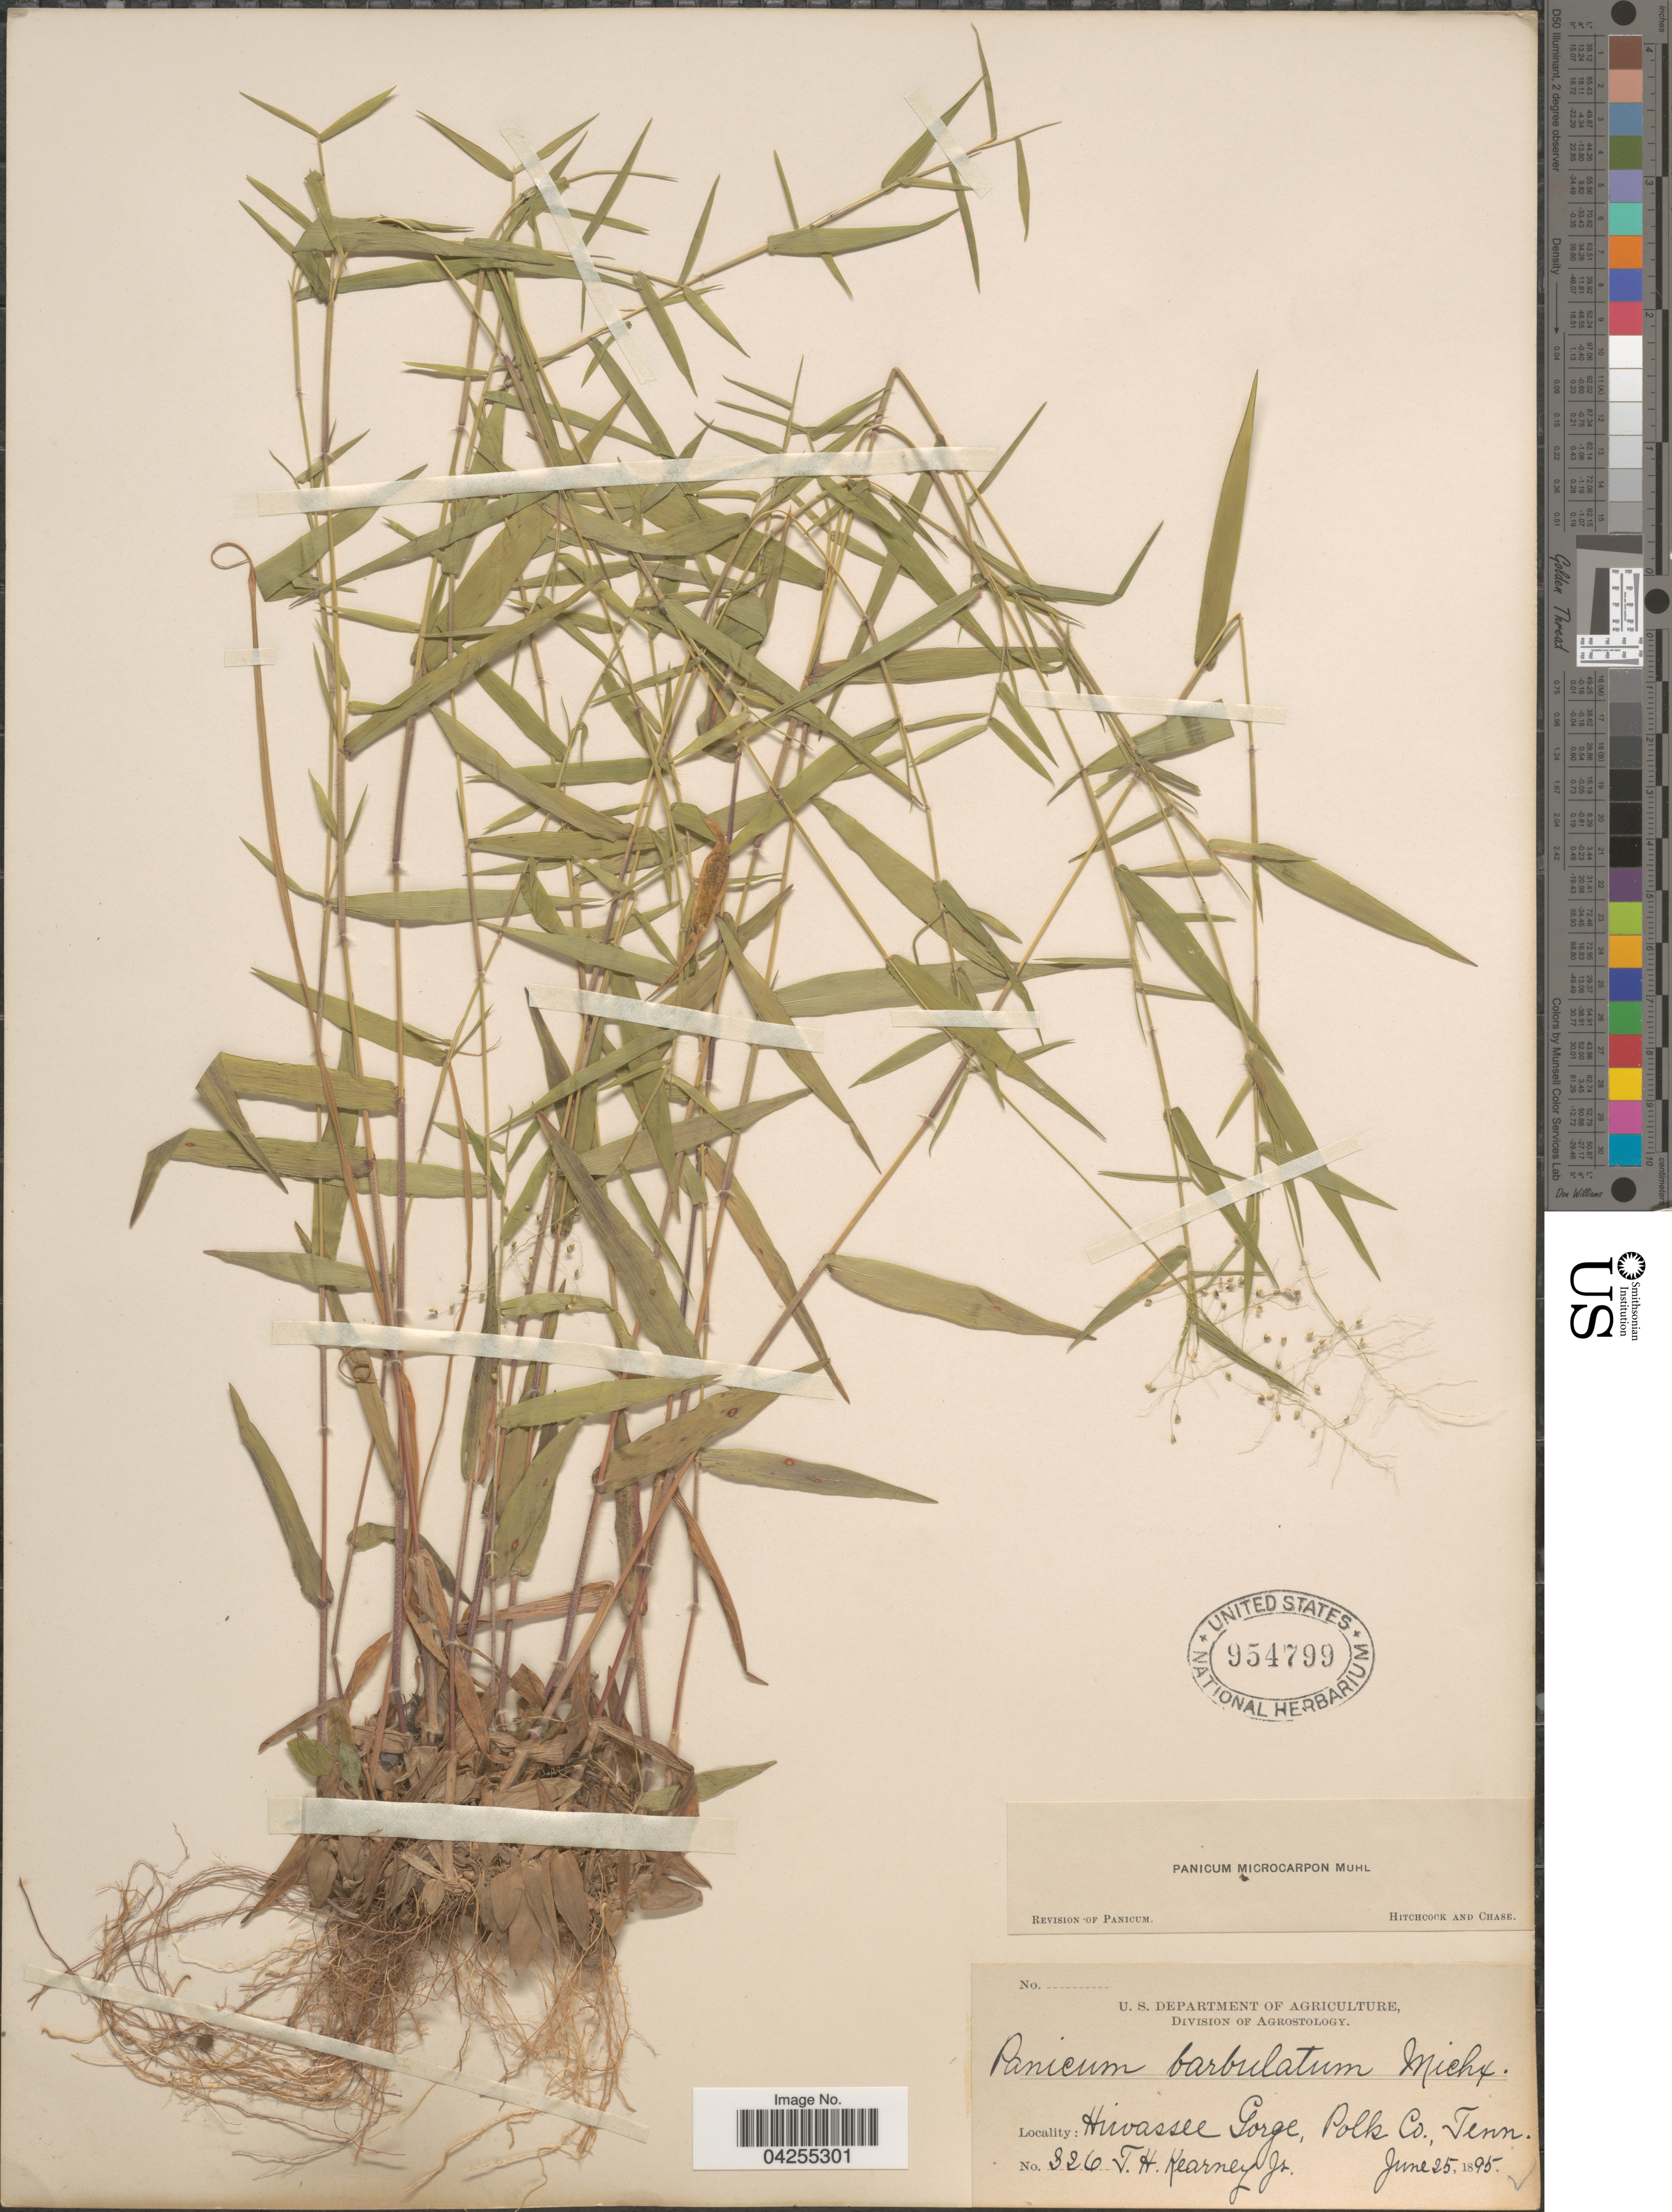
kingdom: Plantae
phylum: Tracheophyta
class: Liliopsida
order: Poales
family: Poaceae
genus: Dichanthelium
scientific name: Dichanthelium dichotomum var. dichotomum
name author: (L.) Gould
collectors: T. H. Kearney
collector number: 326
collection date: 1895-06-25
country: United States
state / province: Tennessee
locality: Hiwassee Gorge, Polk Co.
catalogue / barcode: US 954799